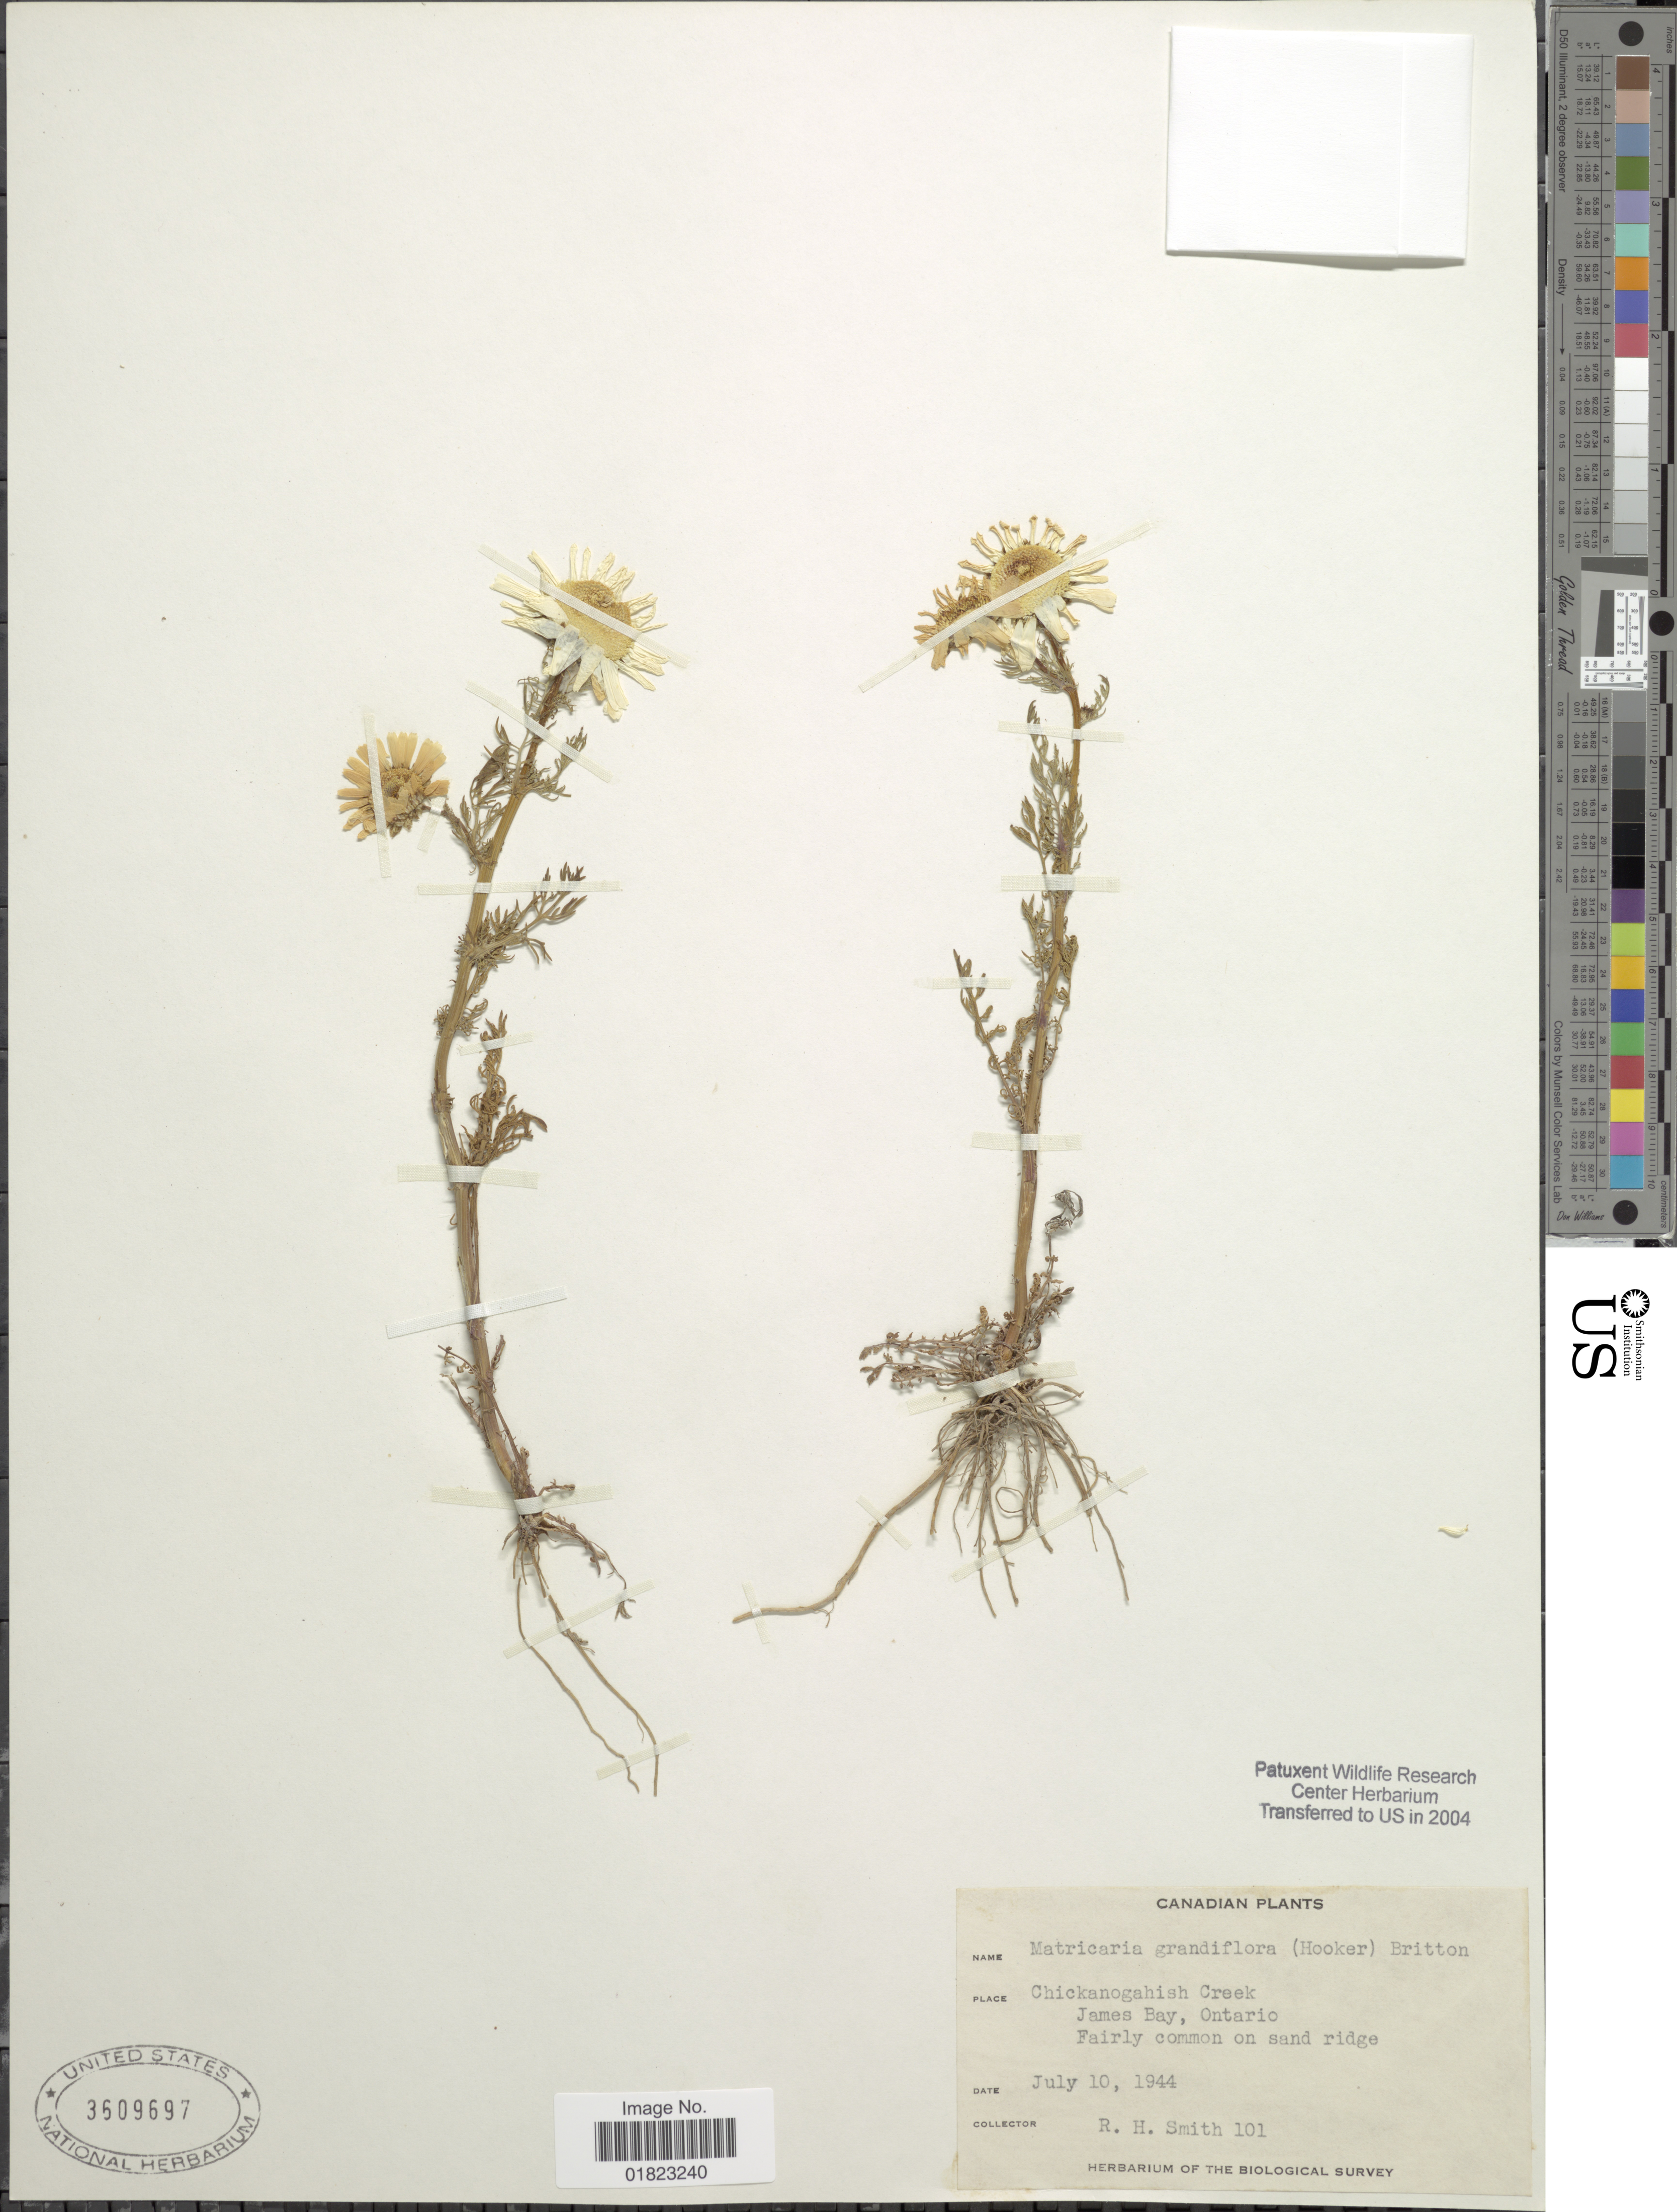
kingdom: Plantae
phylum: Tracheophyta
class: Magnoliopsida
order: Asterales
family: Asteraceae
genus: Matricaria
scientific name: Matricaria recutita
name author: L.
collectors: R. H. Smith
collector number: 101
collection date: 1944-07-10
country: Canada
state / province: Ontario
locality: Chickanogahish Creek,James Bay, Ontario.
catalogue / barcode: US 3609697